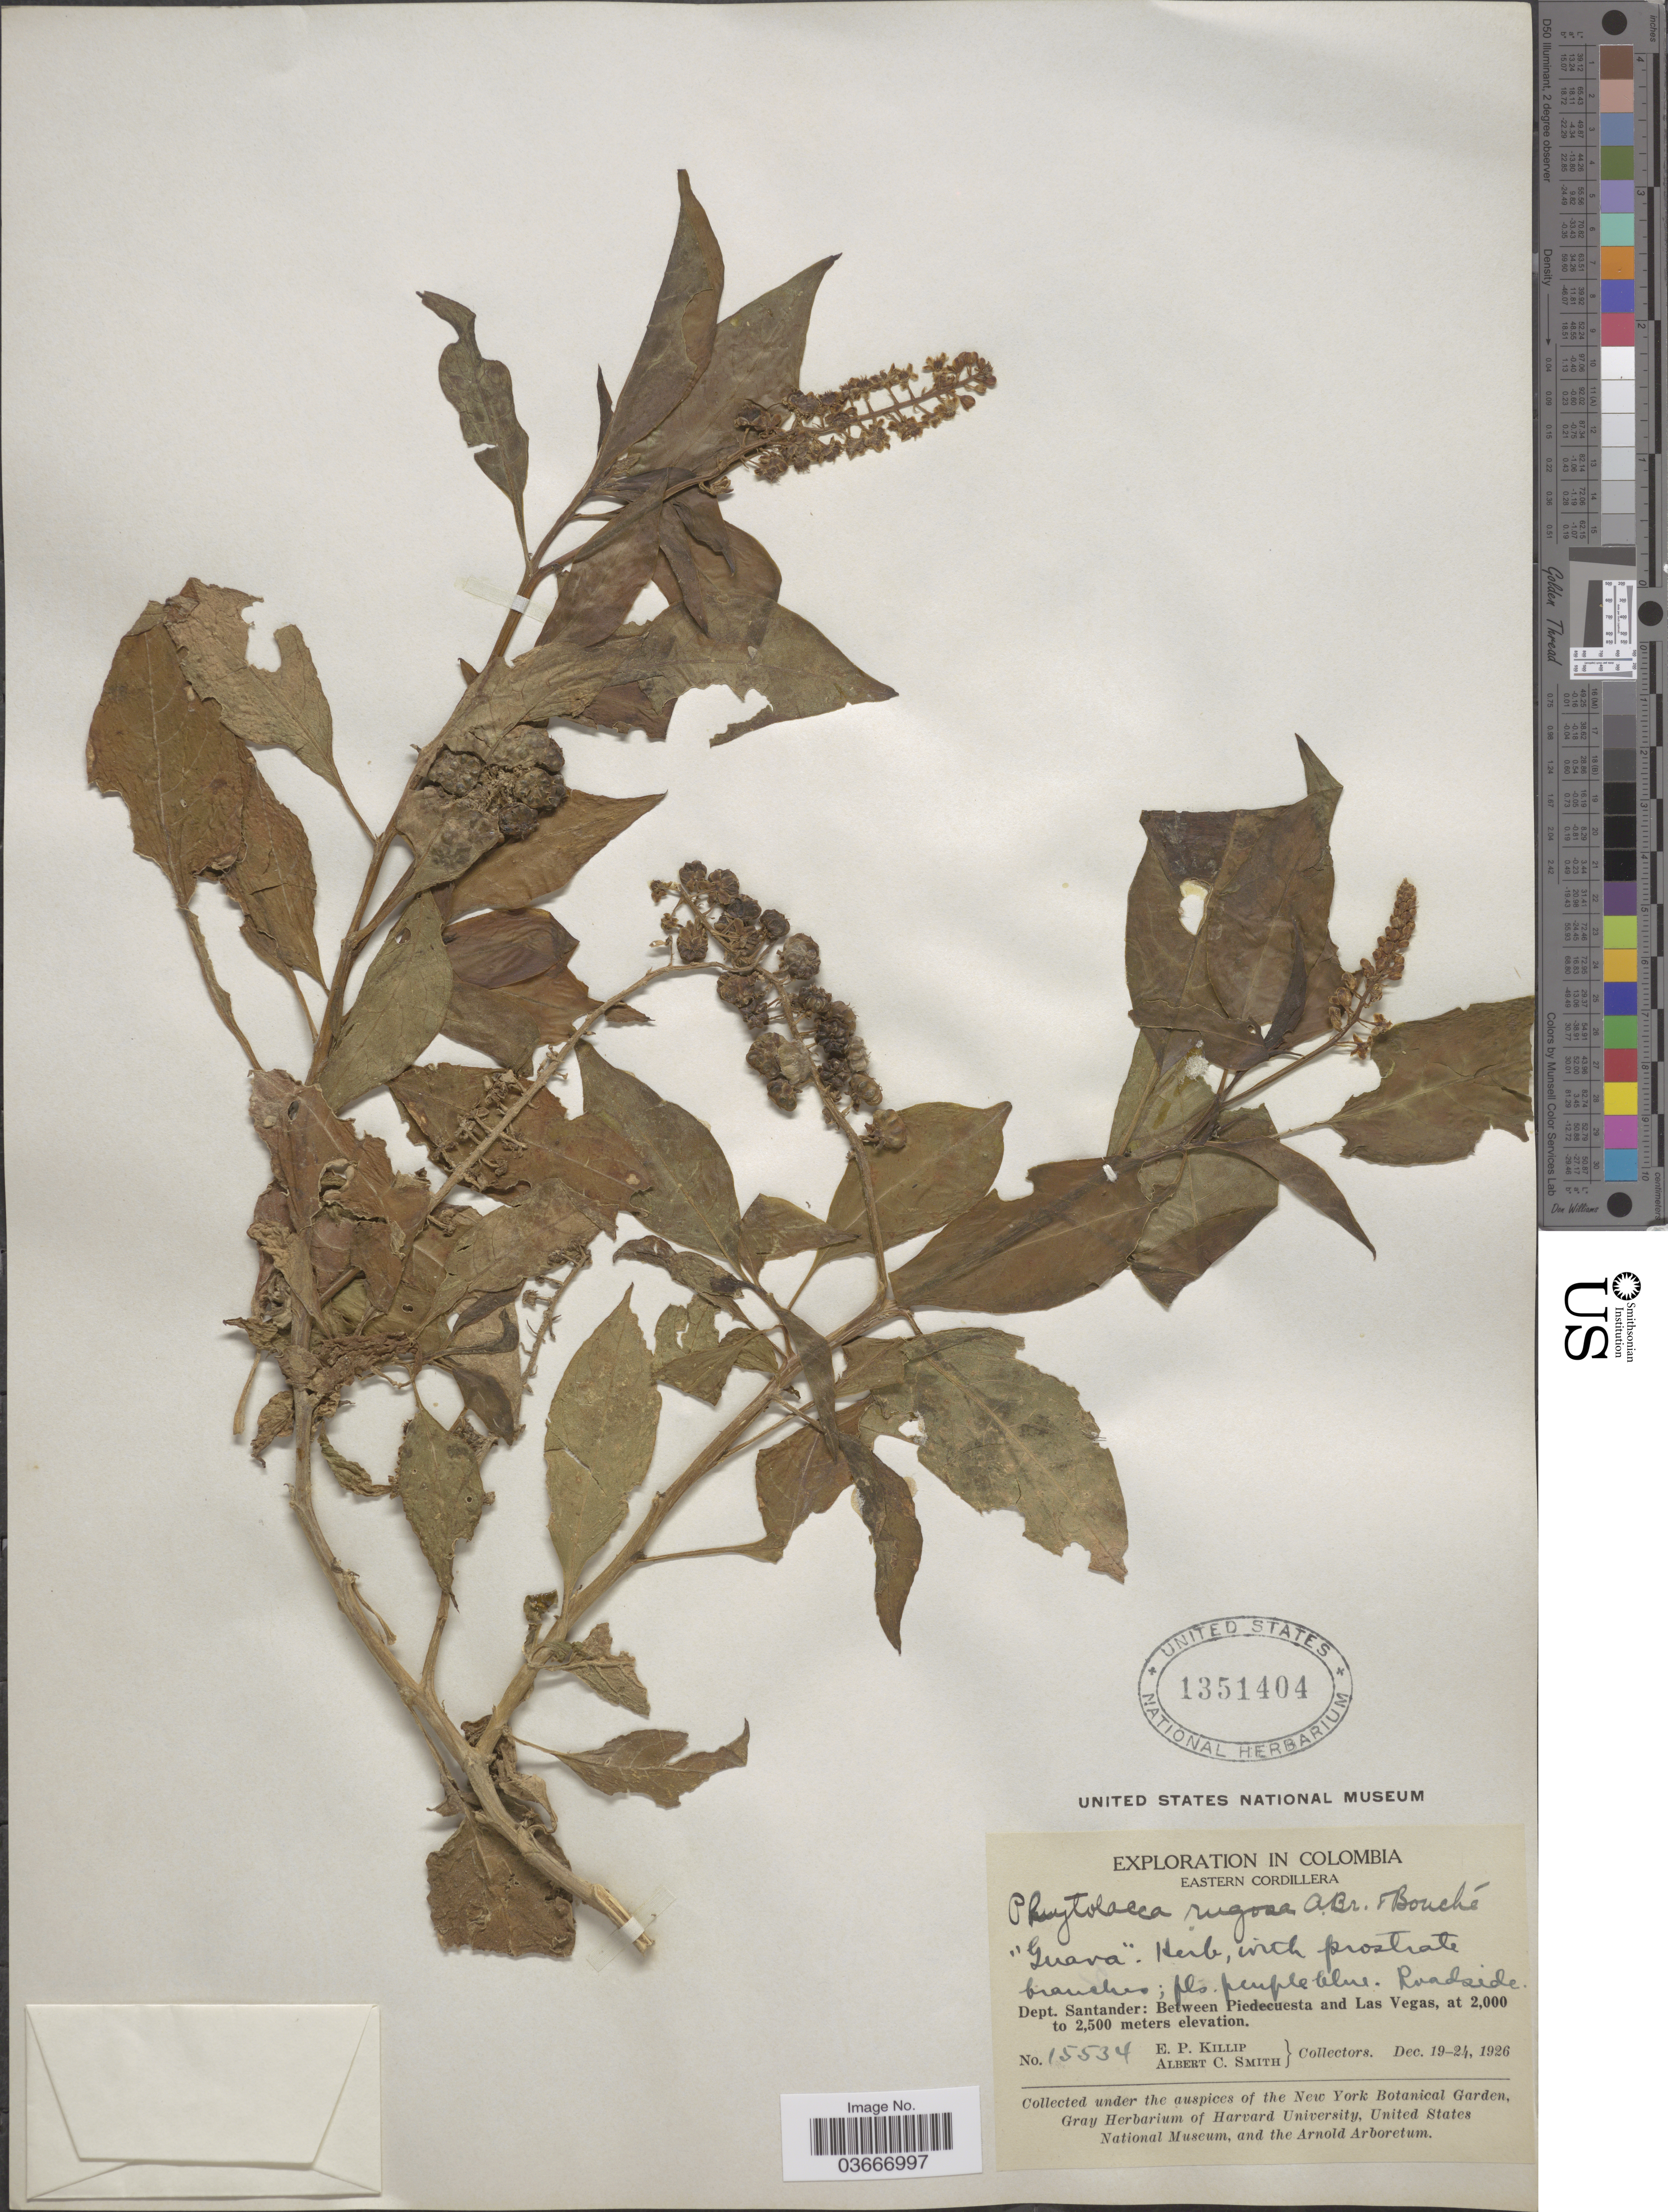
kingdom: Plantae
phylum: Tracheophyta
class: Magnoliopsida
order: Caryophyllales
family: Phytolaccaceae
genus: Phytolacca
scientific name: Phytolacca rugosa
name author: A. Braun & C.D. Bouché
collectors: E. P. Killip & A. C. Smith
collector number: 15534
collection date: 1926-12-19/1926-12-24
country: Colombia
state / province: Santander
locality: Eastern Cordillera. Dept. Santander: Between Piedecuesta and Las Vegas.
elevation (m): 2000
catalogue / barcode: US 1351404